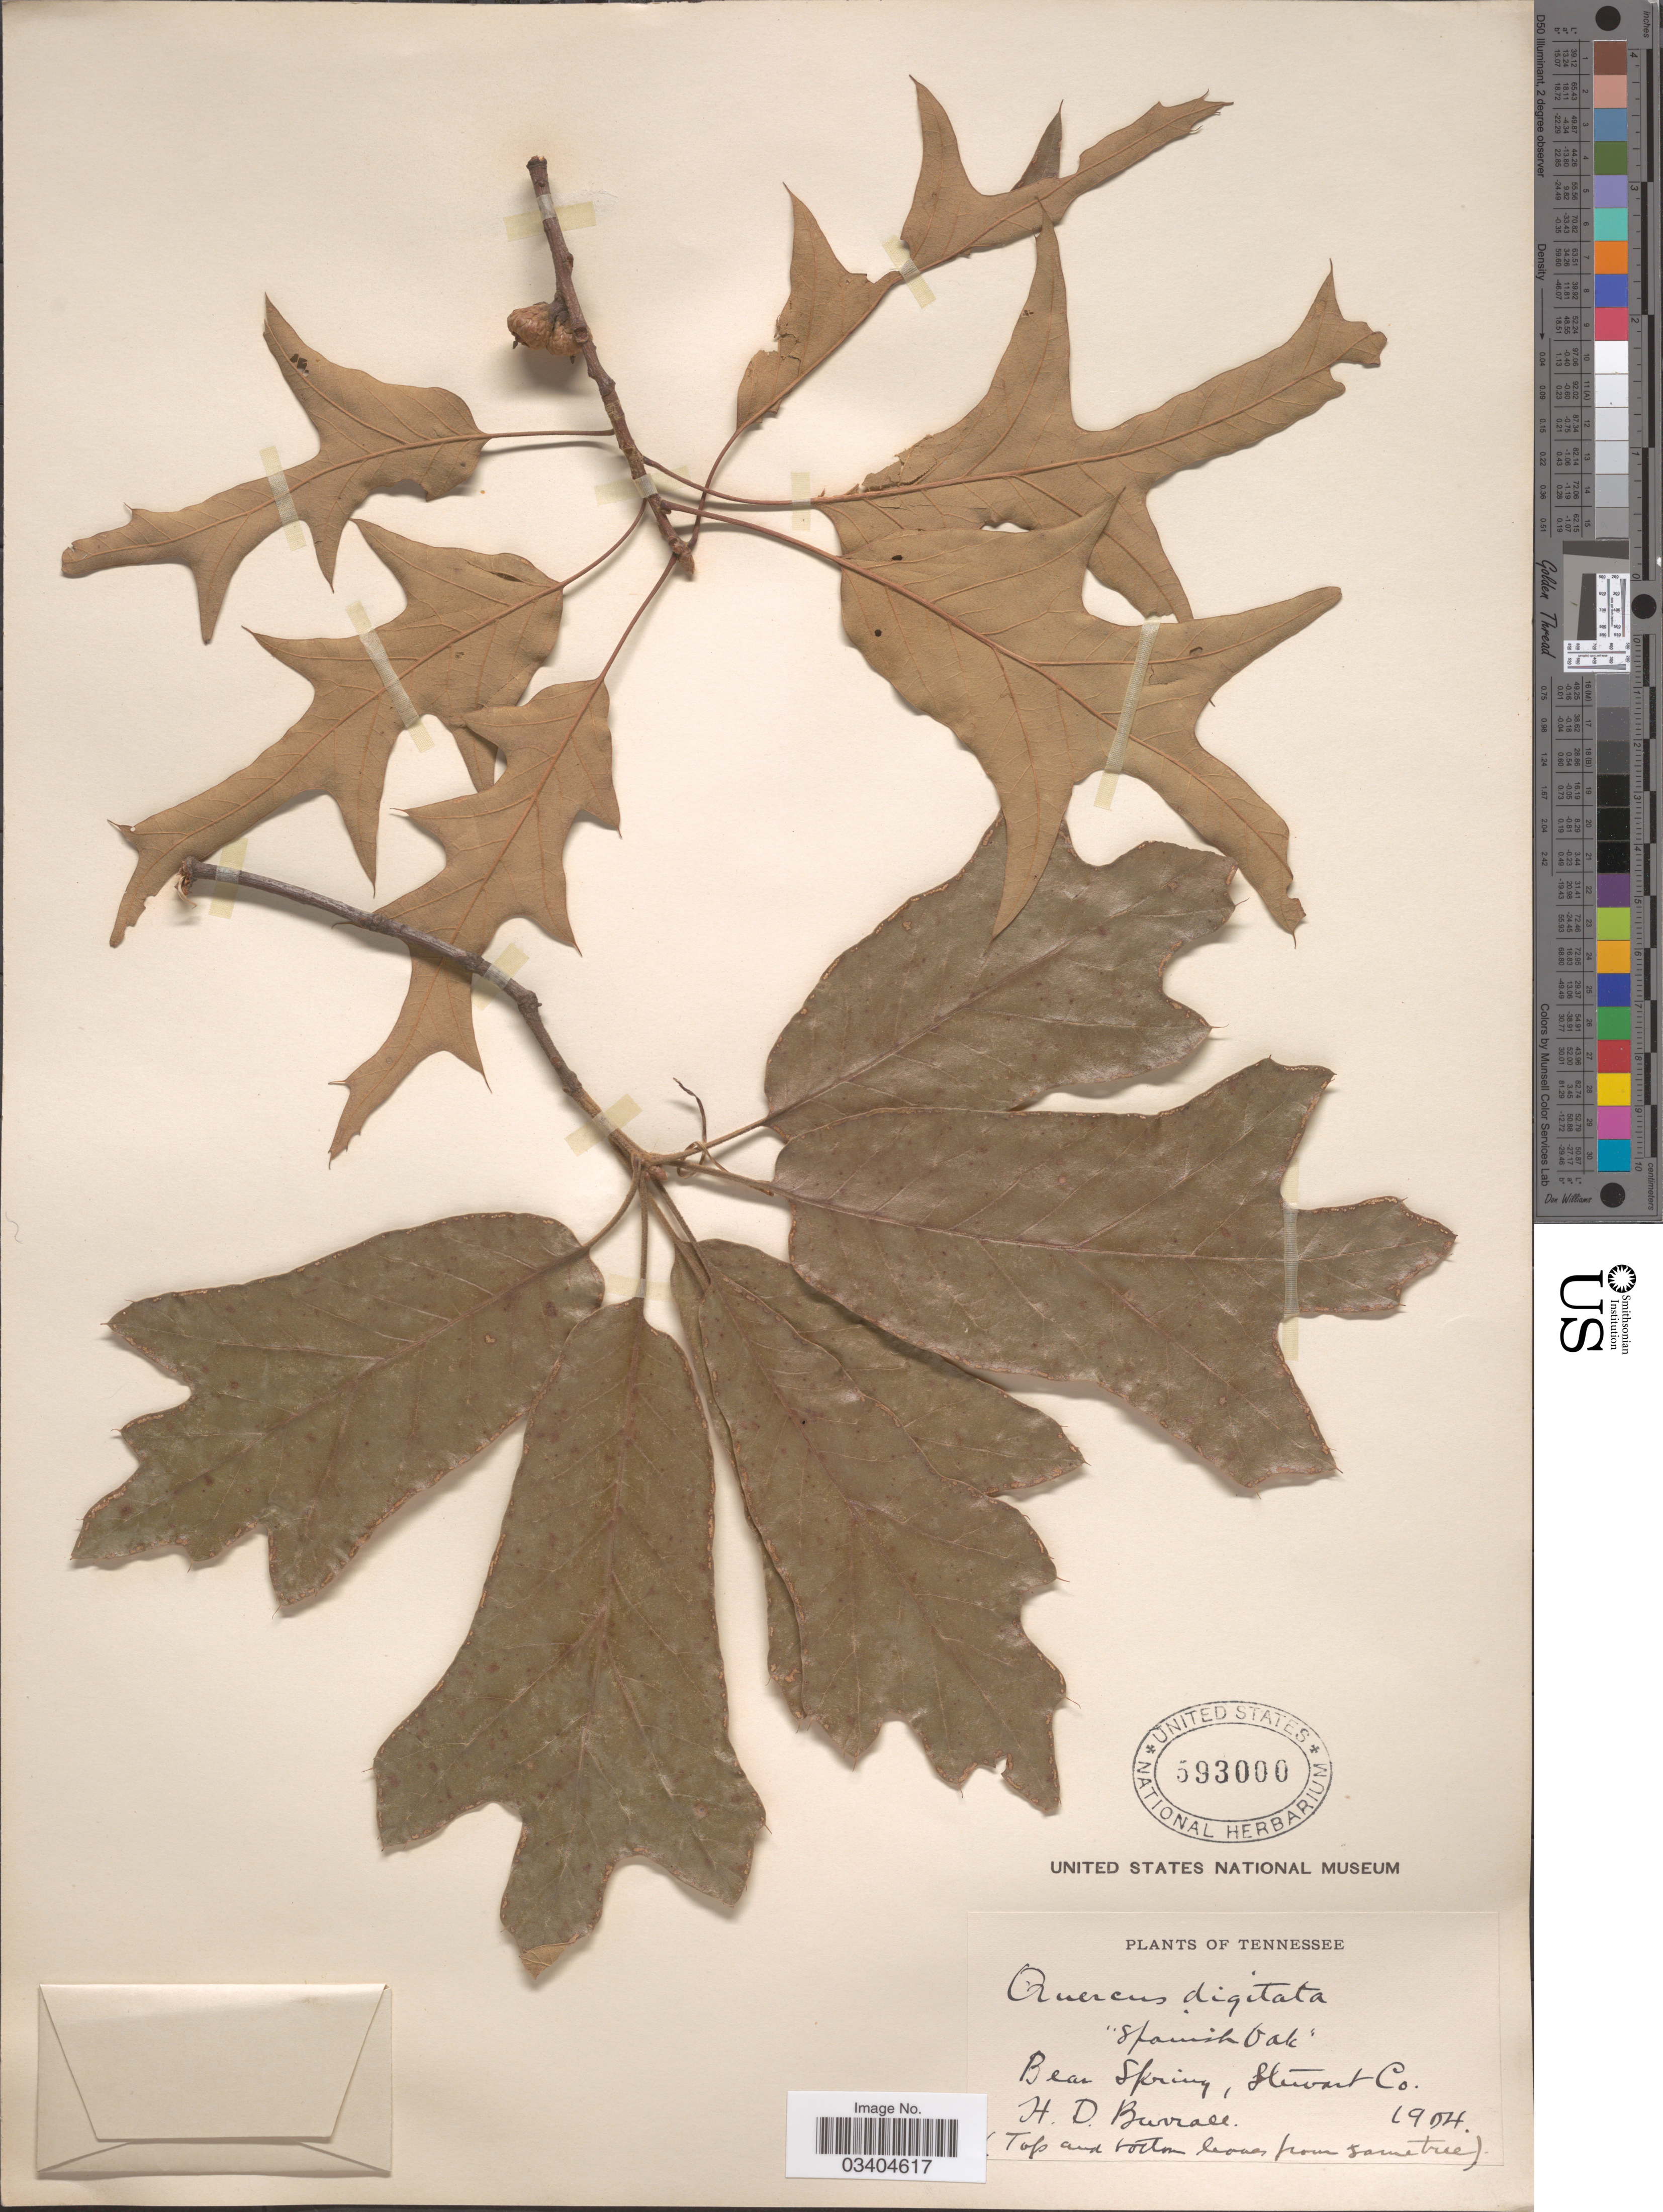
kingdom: Plantae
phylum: Tracheophyta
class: Magnoliopsida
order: Fagales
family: Fagaceae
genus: Quercus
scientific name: Quercus falcata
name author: Michx.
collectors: H. Burrall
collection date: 1904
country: United States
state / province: Tennessee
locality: Bear Spring, Stewart Co.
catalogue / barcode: US 593000